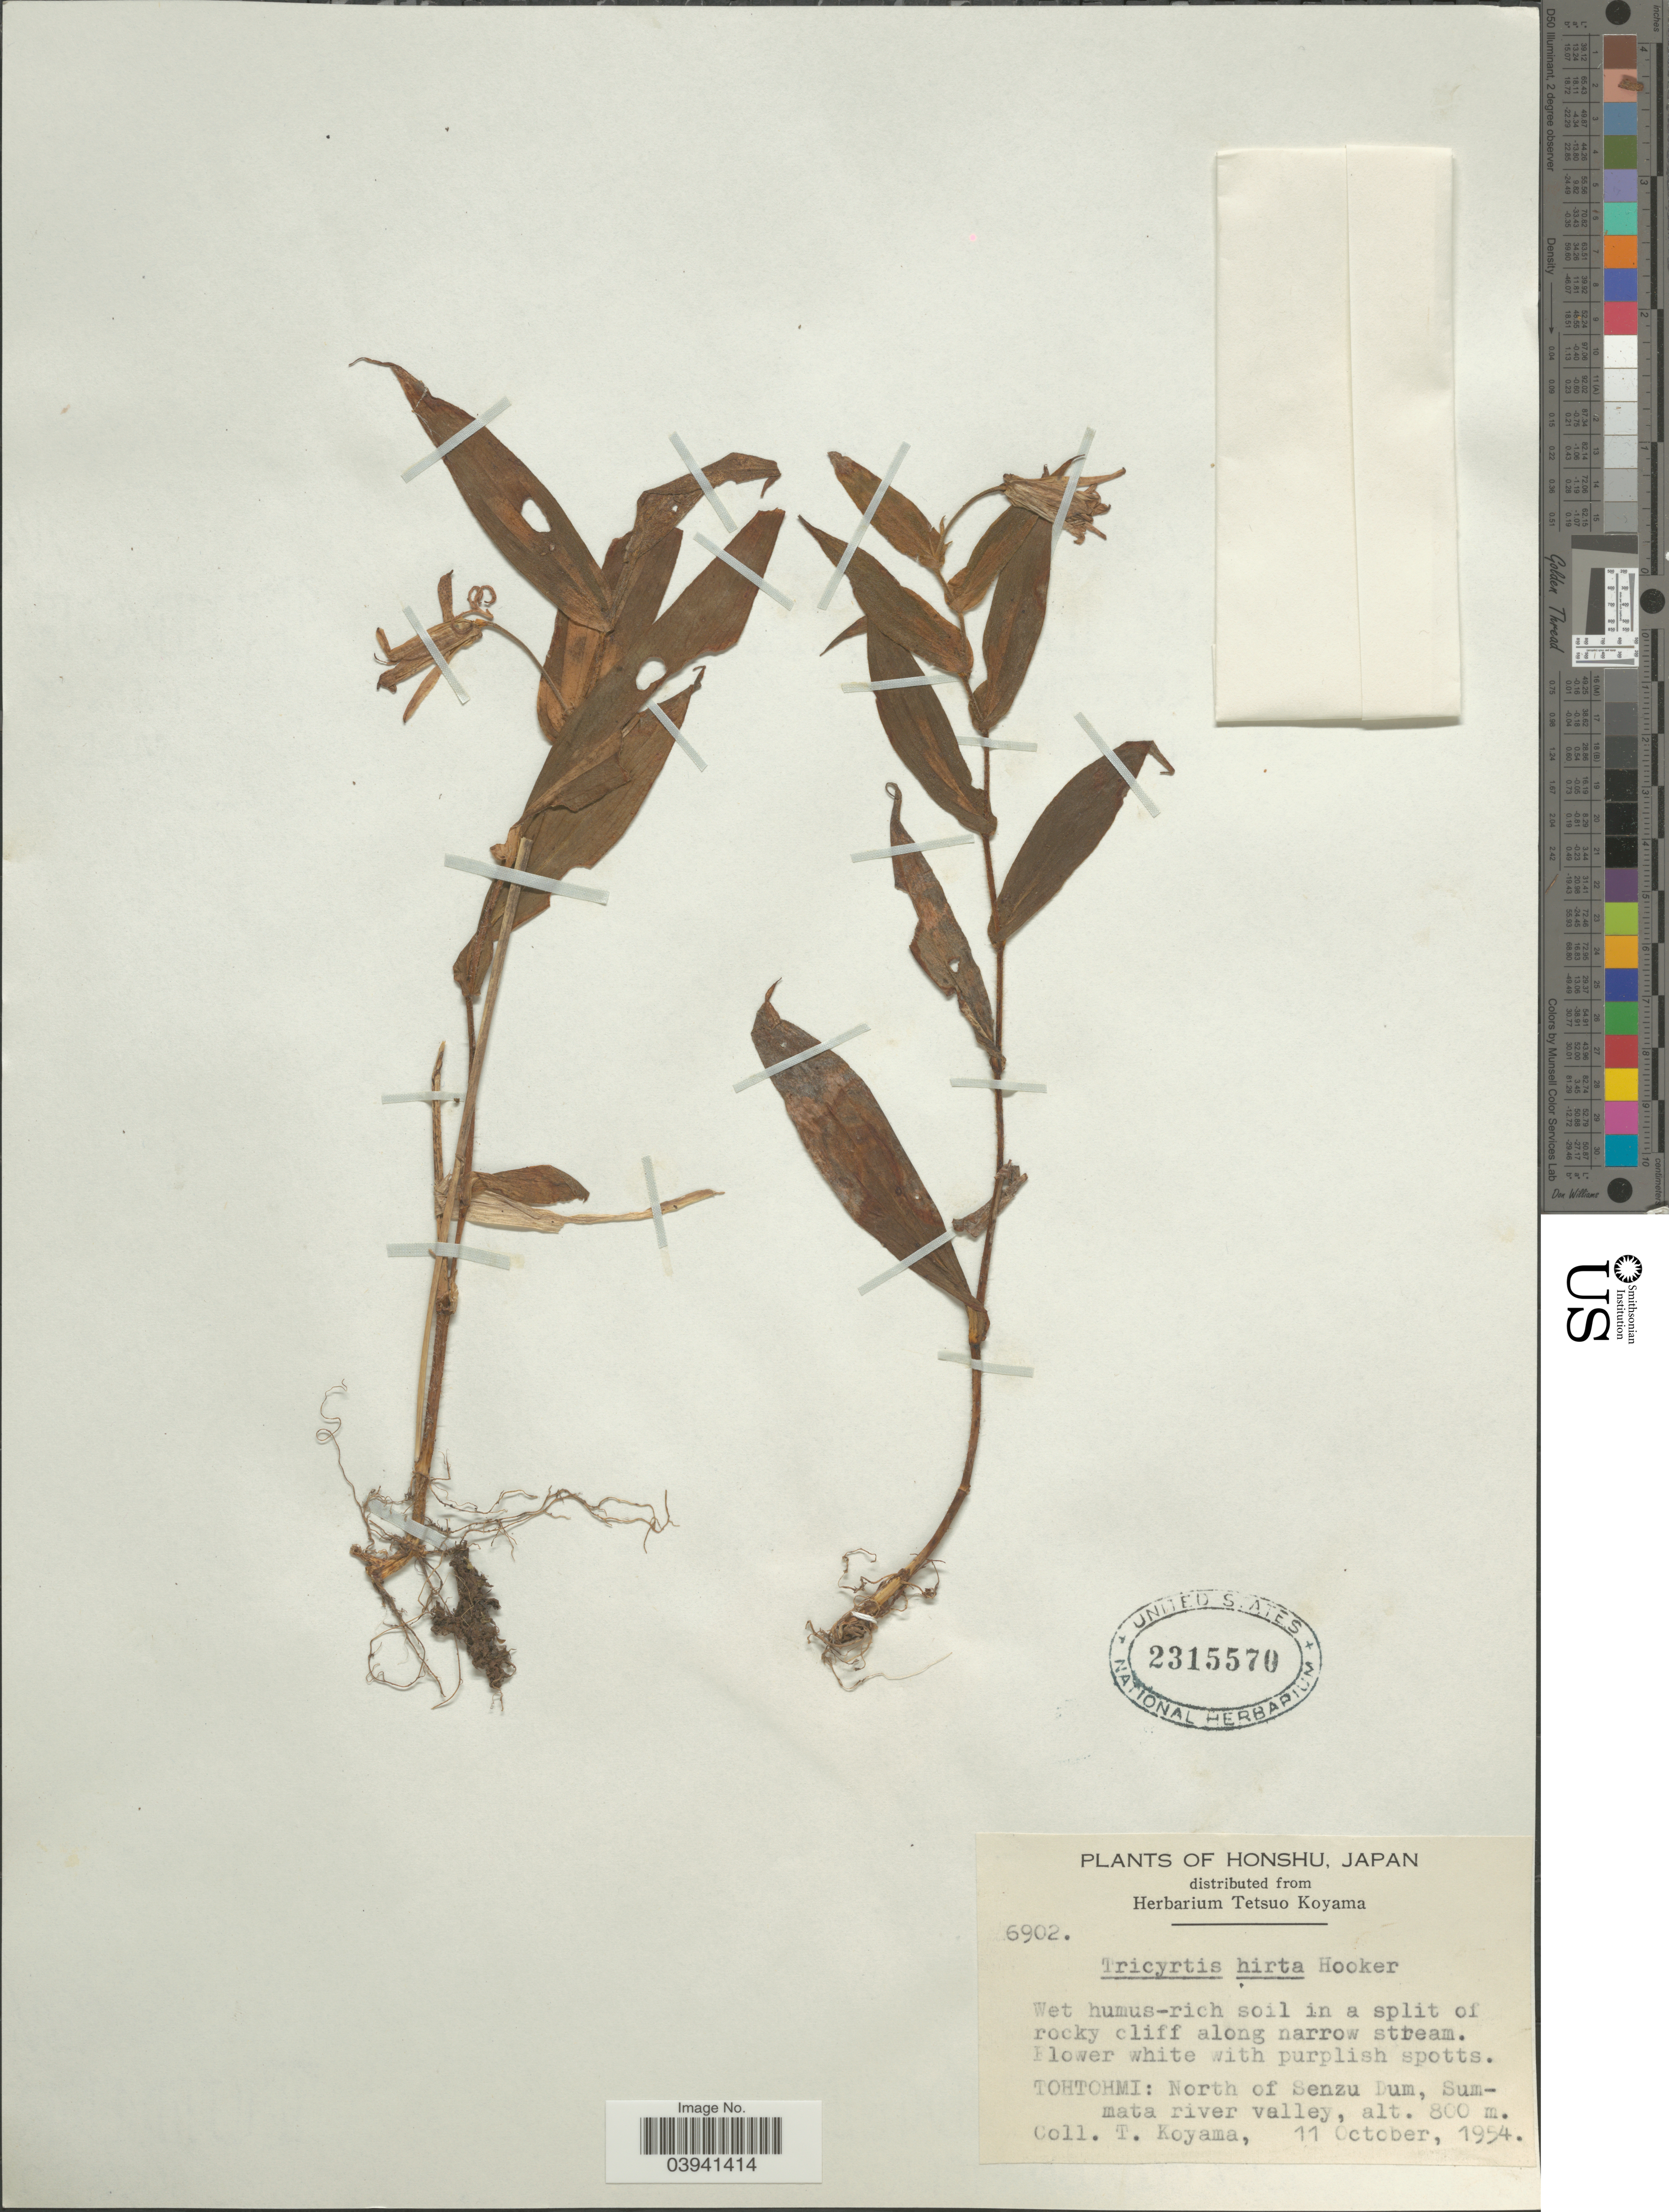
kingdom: Plantae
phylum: Tracheophyta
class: Liliopsida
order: Liliales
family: Liliaceae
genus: Tricyrtis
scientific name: Tricyrtis hirta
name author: (Thunb.) Hook.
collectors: T. Koyama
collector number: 6902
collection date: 1954-10-11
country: Japan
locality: Honshu. Tohtohmi: North of Senzu Dum, Summata river valley.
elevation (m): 800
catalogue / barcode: US 2315570